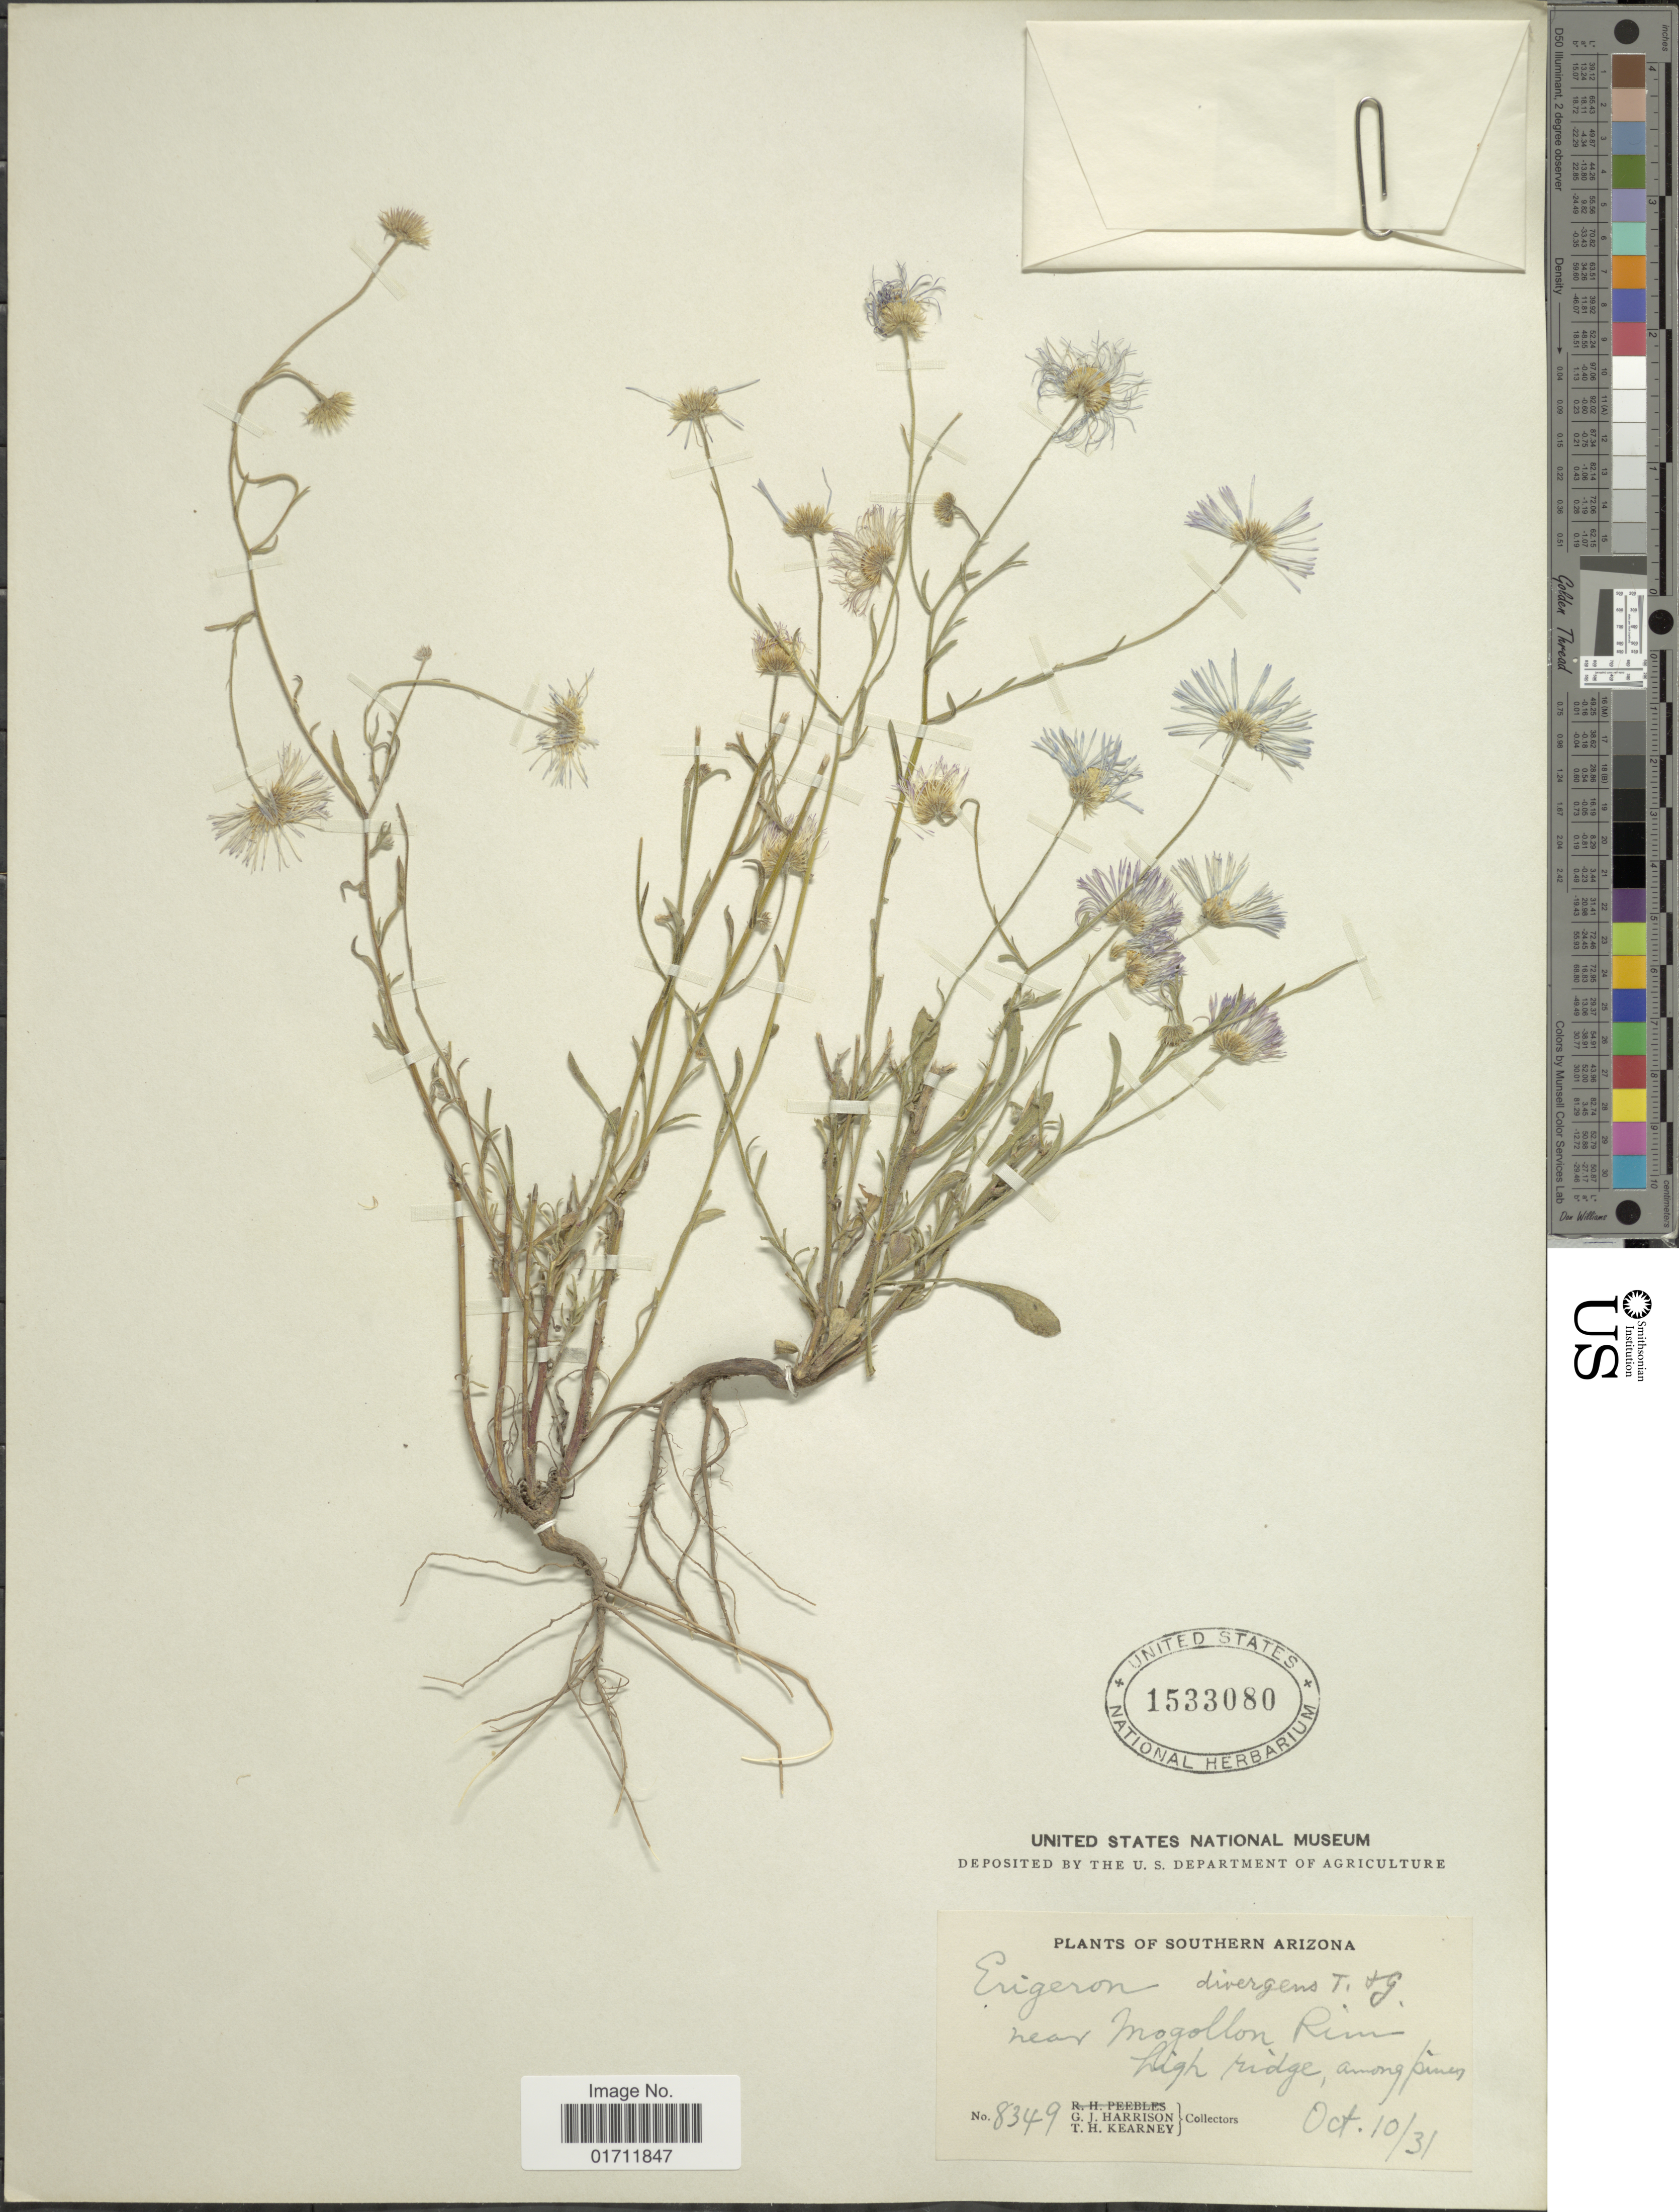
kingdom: Plantae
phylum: Tracheophyta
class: Magnoliopsida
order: Asterales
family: Asteraceae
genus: Erigeron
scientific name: Erigeron divergens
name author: Torr. & A. Gray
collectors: G. J. Harrison & T. H. Kearney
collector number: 8349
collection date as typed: Transcribed d/m/y: 10/10/31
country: United States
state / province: Arizona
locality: Southern Arizona, near Mogollon River, high ridge, among pines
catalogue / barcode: US 1533080